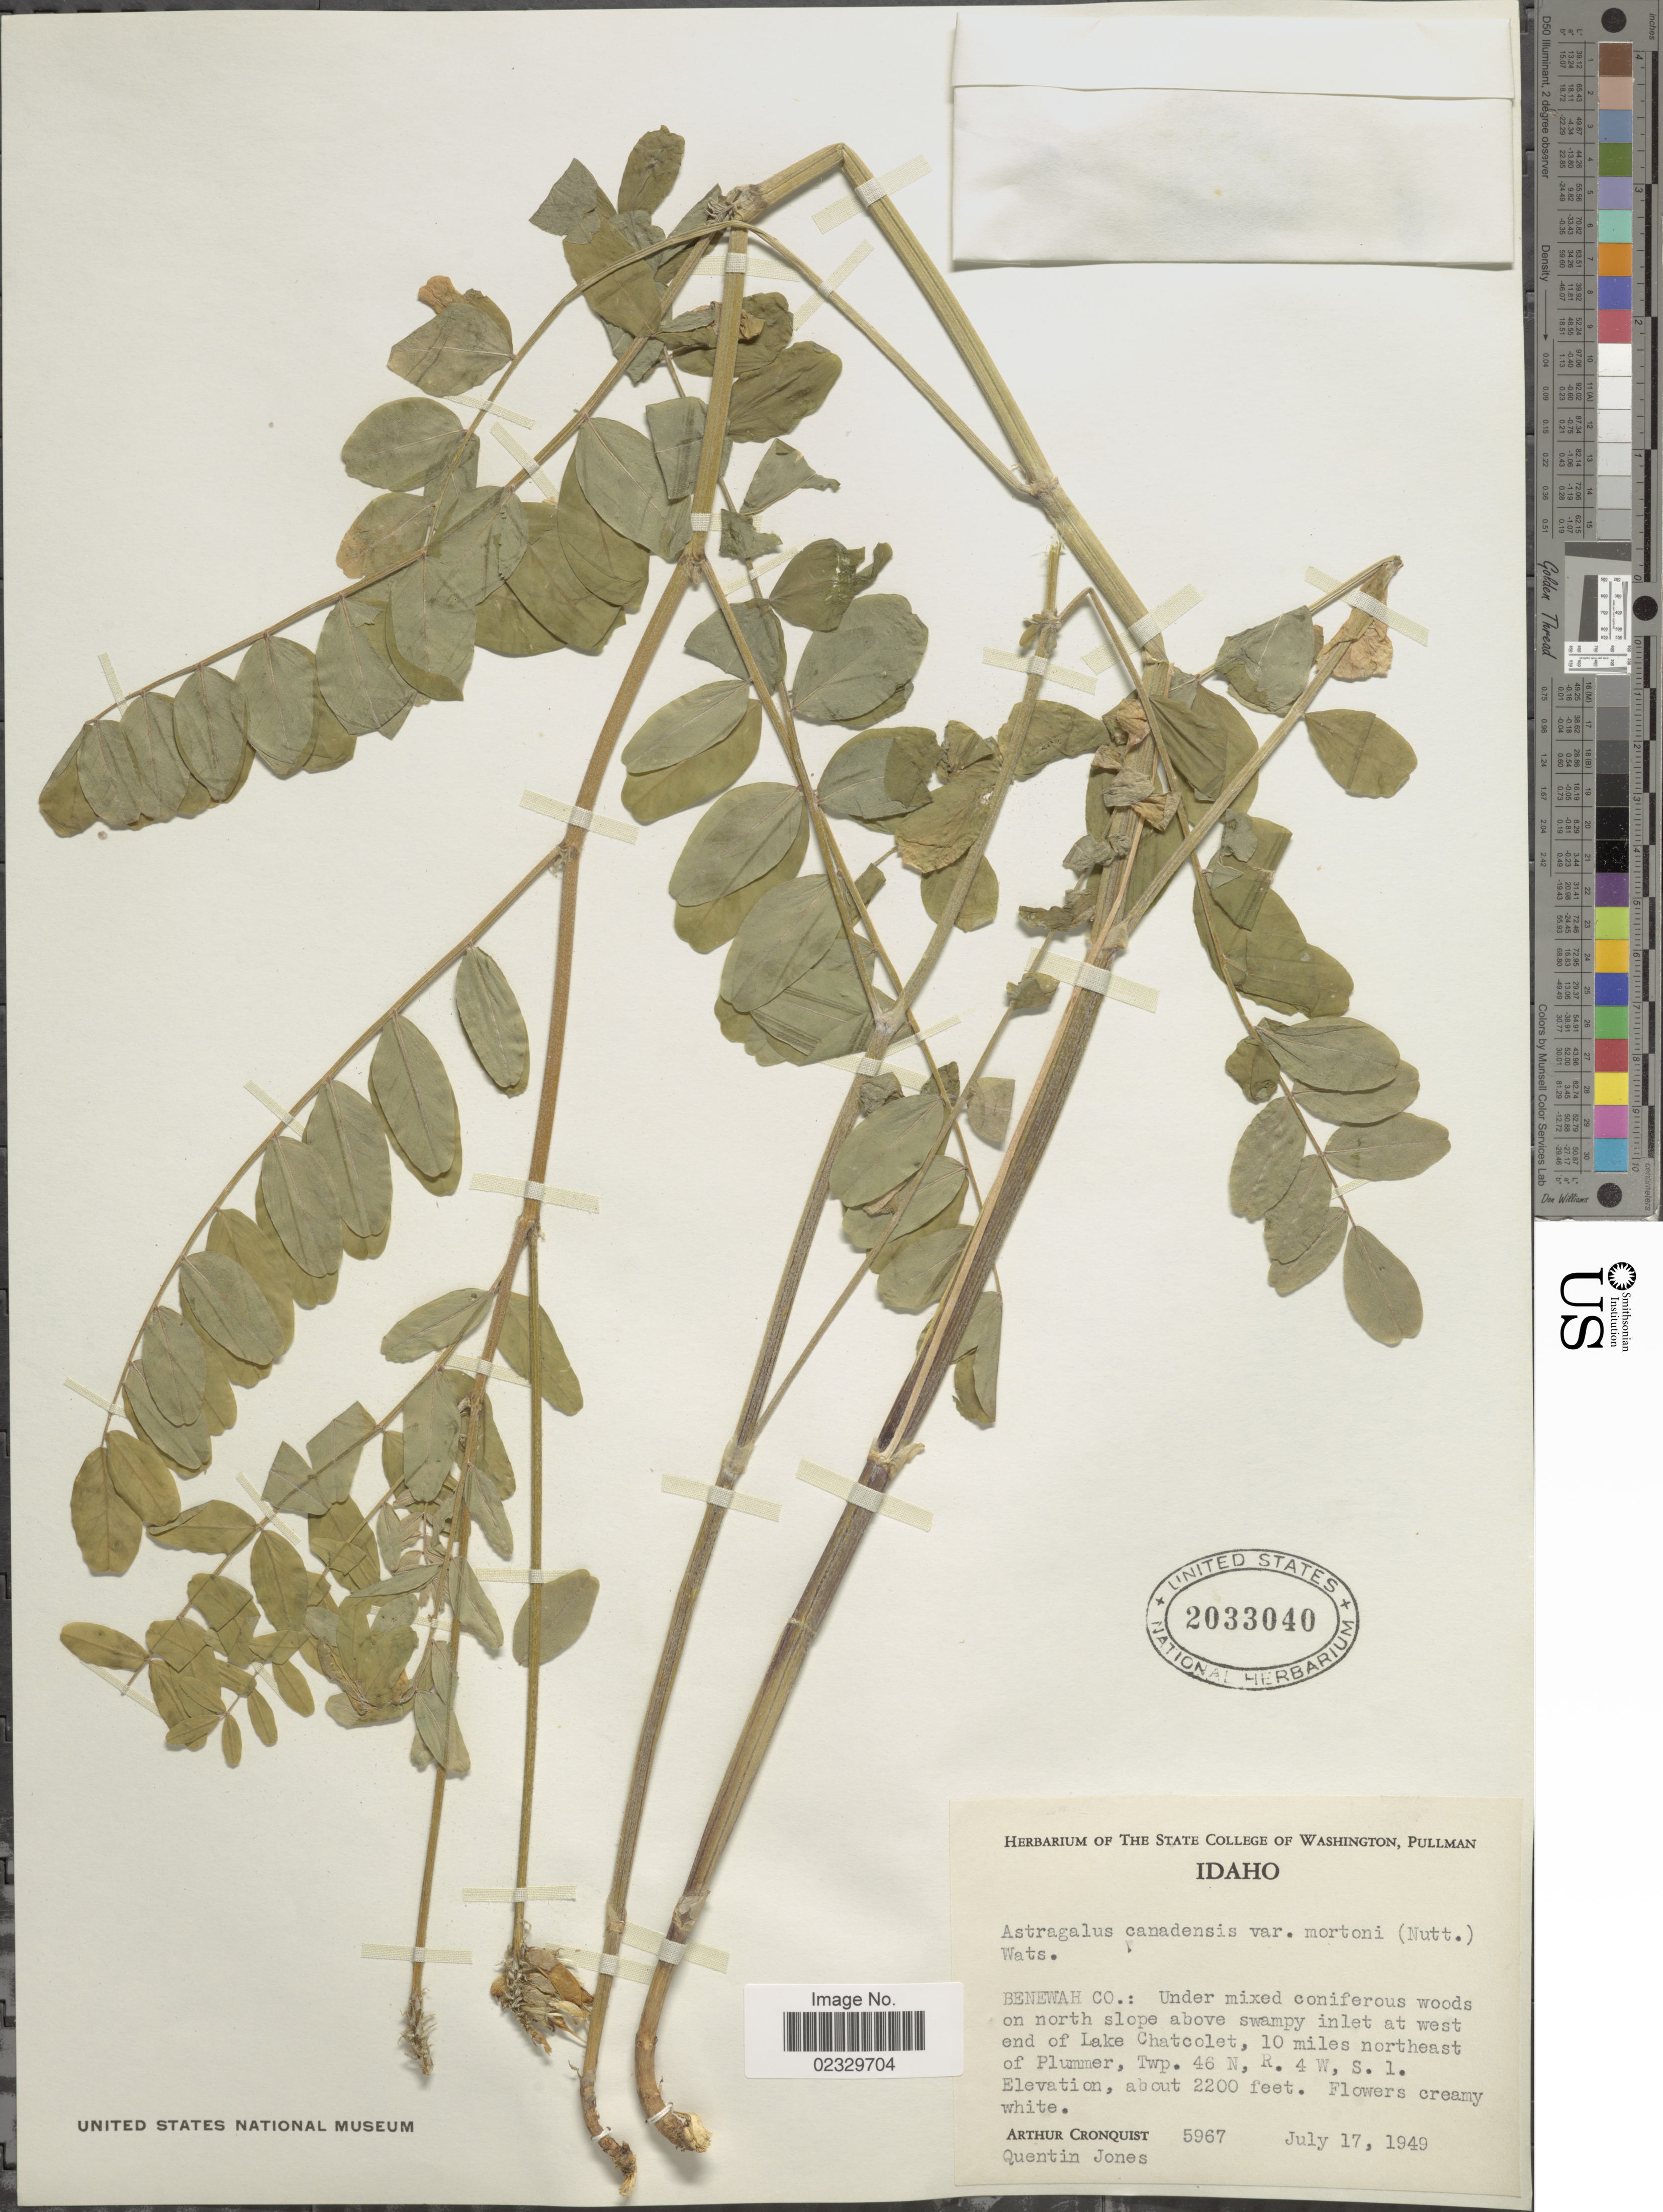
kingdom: Plantae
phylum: Tracheophyta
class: Magnoliopsida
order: Fabales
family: Fabaceae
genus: Astragalus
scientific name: Astragalus canadensis var. brevidens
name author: L.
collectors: A. J. Cronquist & Q. Jones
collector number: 5967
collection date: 1949-07-17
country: United States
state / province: Idaho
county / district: Benewah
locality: Benewah Co.: on north slope above swampy inlet at west end of Lake Chatcolet, 10 miles northeast of Plummer, Twp. 46 N, R. 4 W, S. 1.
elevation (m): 671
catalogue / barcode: US 2033040